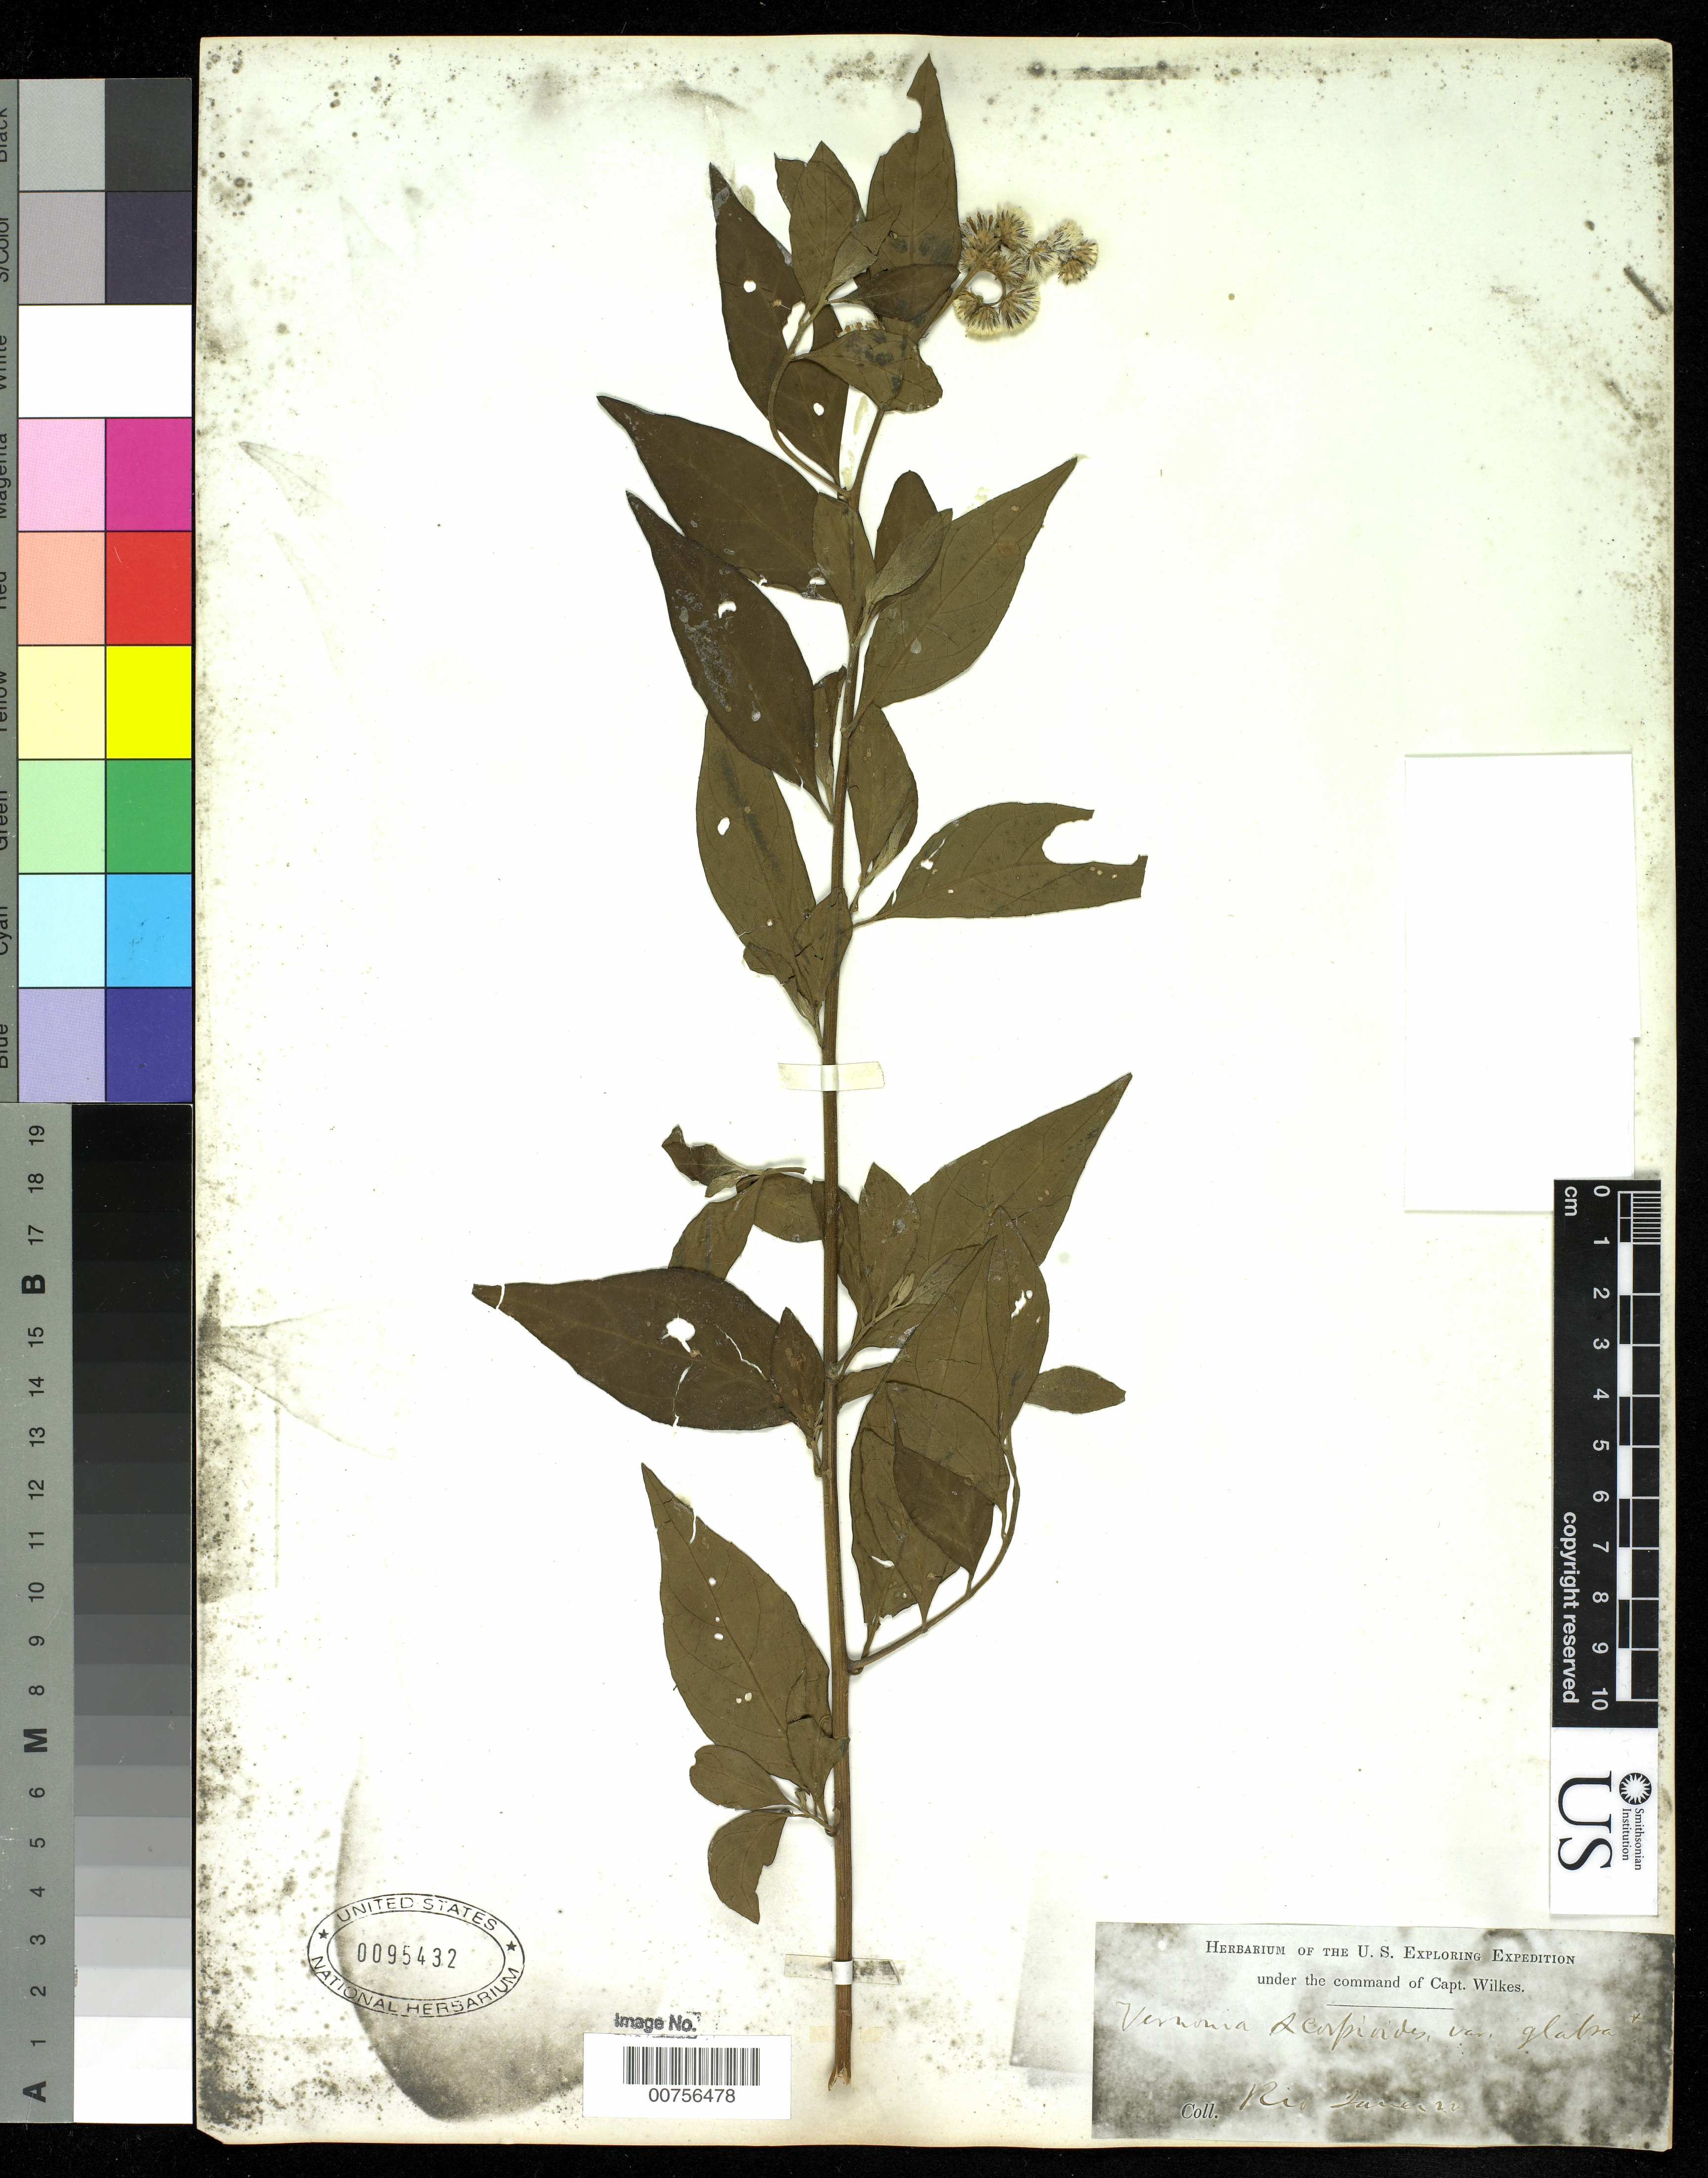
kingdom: Plantae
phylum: Tracheophyta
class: Magnoliopsida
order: Asterales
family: Asteraceae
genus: Cyrtocymura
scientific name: Cyrtocymura scorpioides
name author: (Lam.) H. Rob.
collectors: Wilkes Explor. Exped.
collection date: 1838/1842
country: Brazil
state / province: Rio de Janeiro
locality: Rio Janeiro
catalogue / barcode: US 95432